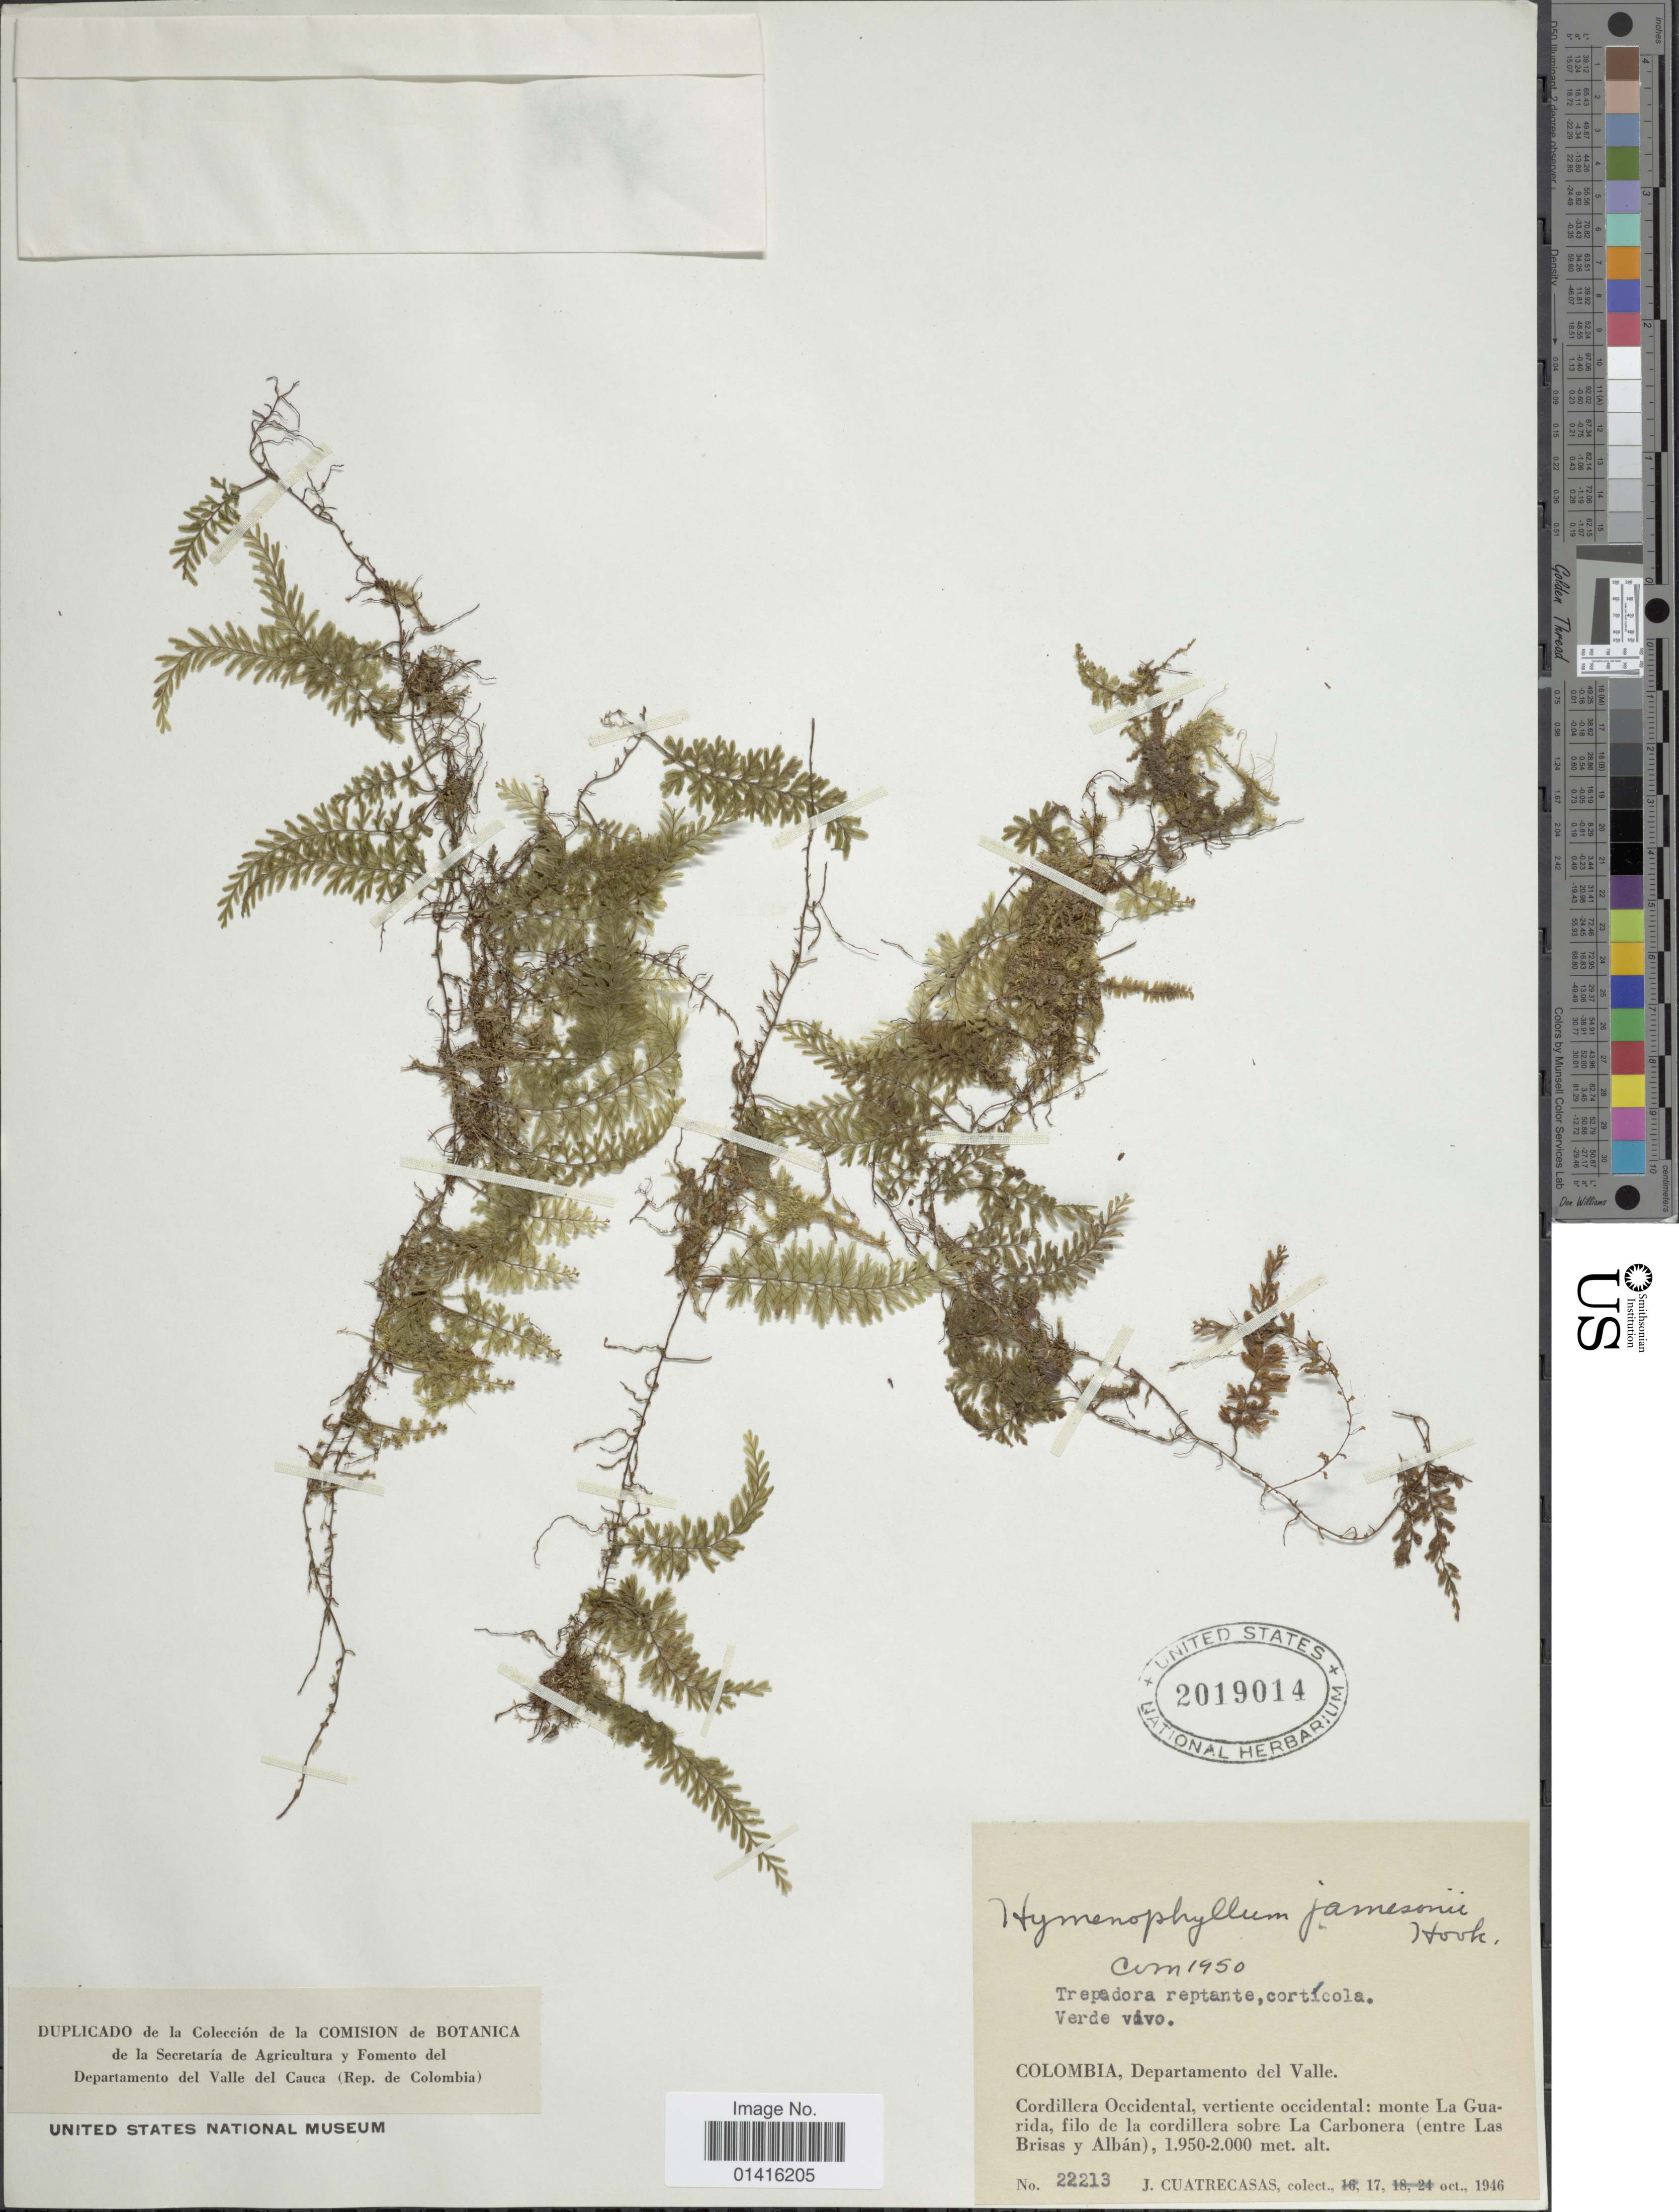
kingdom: Plantae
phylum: Tracheophyta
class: Polypodiopsida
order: Hymenophyllales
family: Hymenophyllaceae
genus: Hymenophyllum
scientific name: Hymenophyllum jamesonii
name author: Hook.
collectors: J. Cuatrecasas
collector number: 22213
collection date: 1946-10-17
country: Colombia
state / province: Valle del Cauca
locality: Departamento del Valle, Cordillera Occidental, vertiente occindental: monte La Guarida, filo de la cordillera sobre La Carbonera (entre Las Brisas y Albán)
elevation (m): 1950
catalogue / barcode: US 2019014